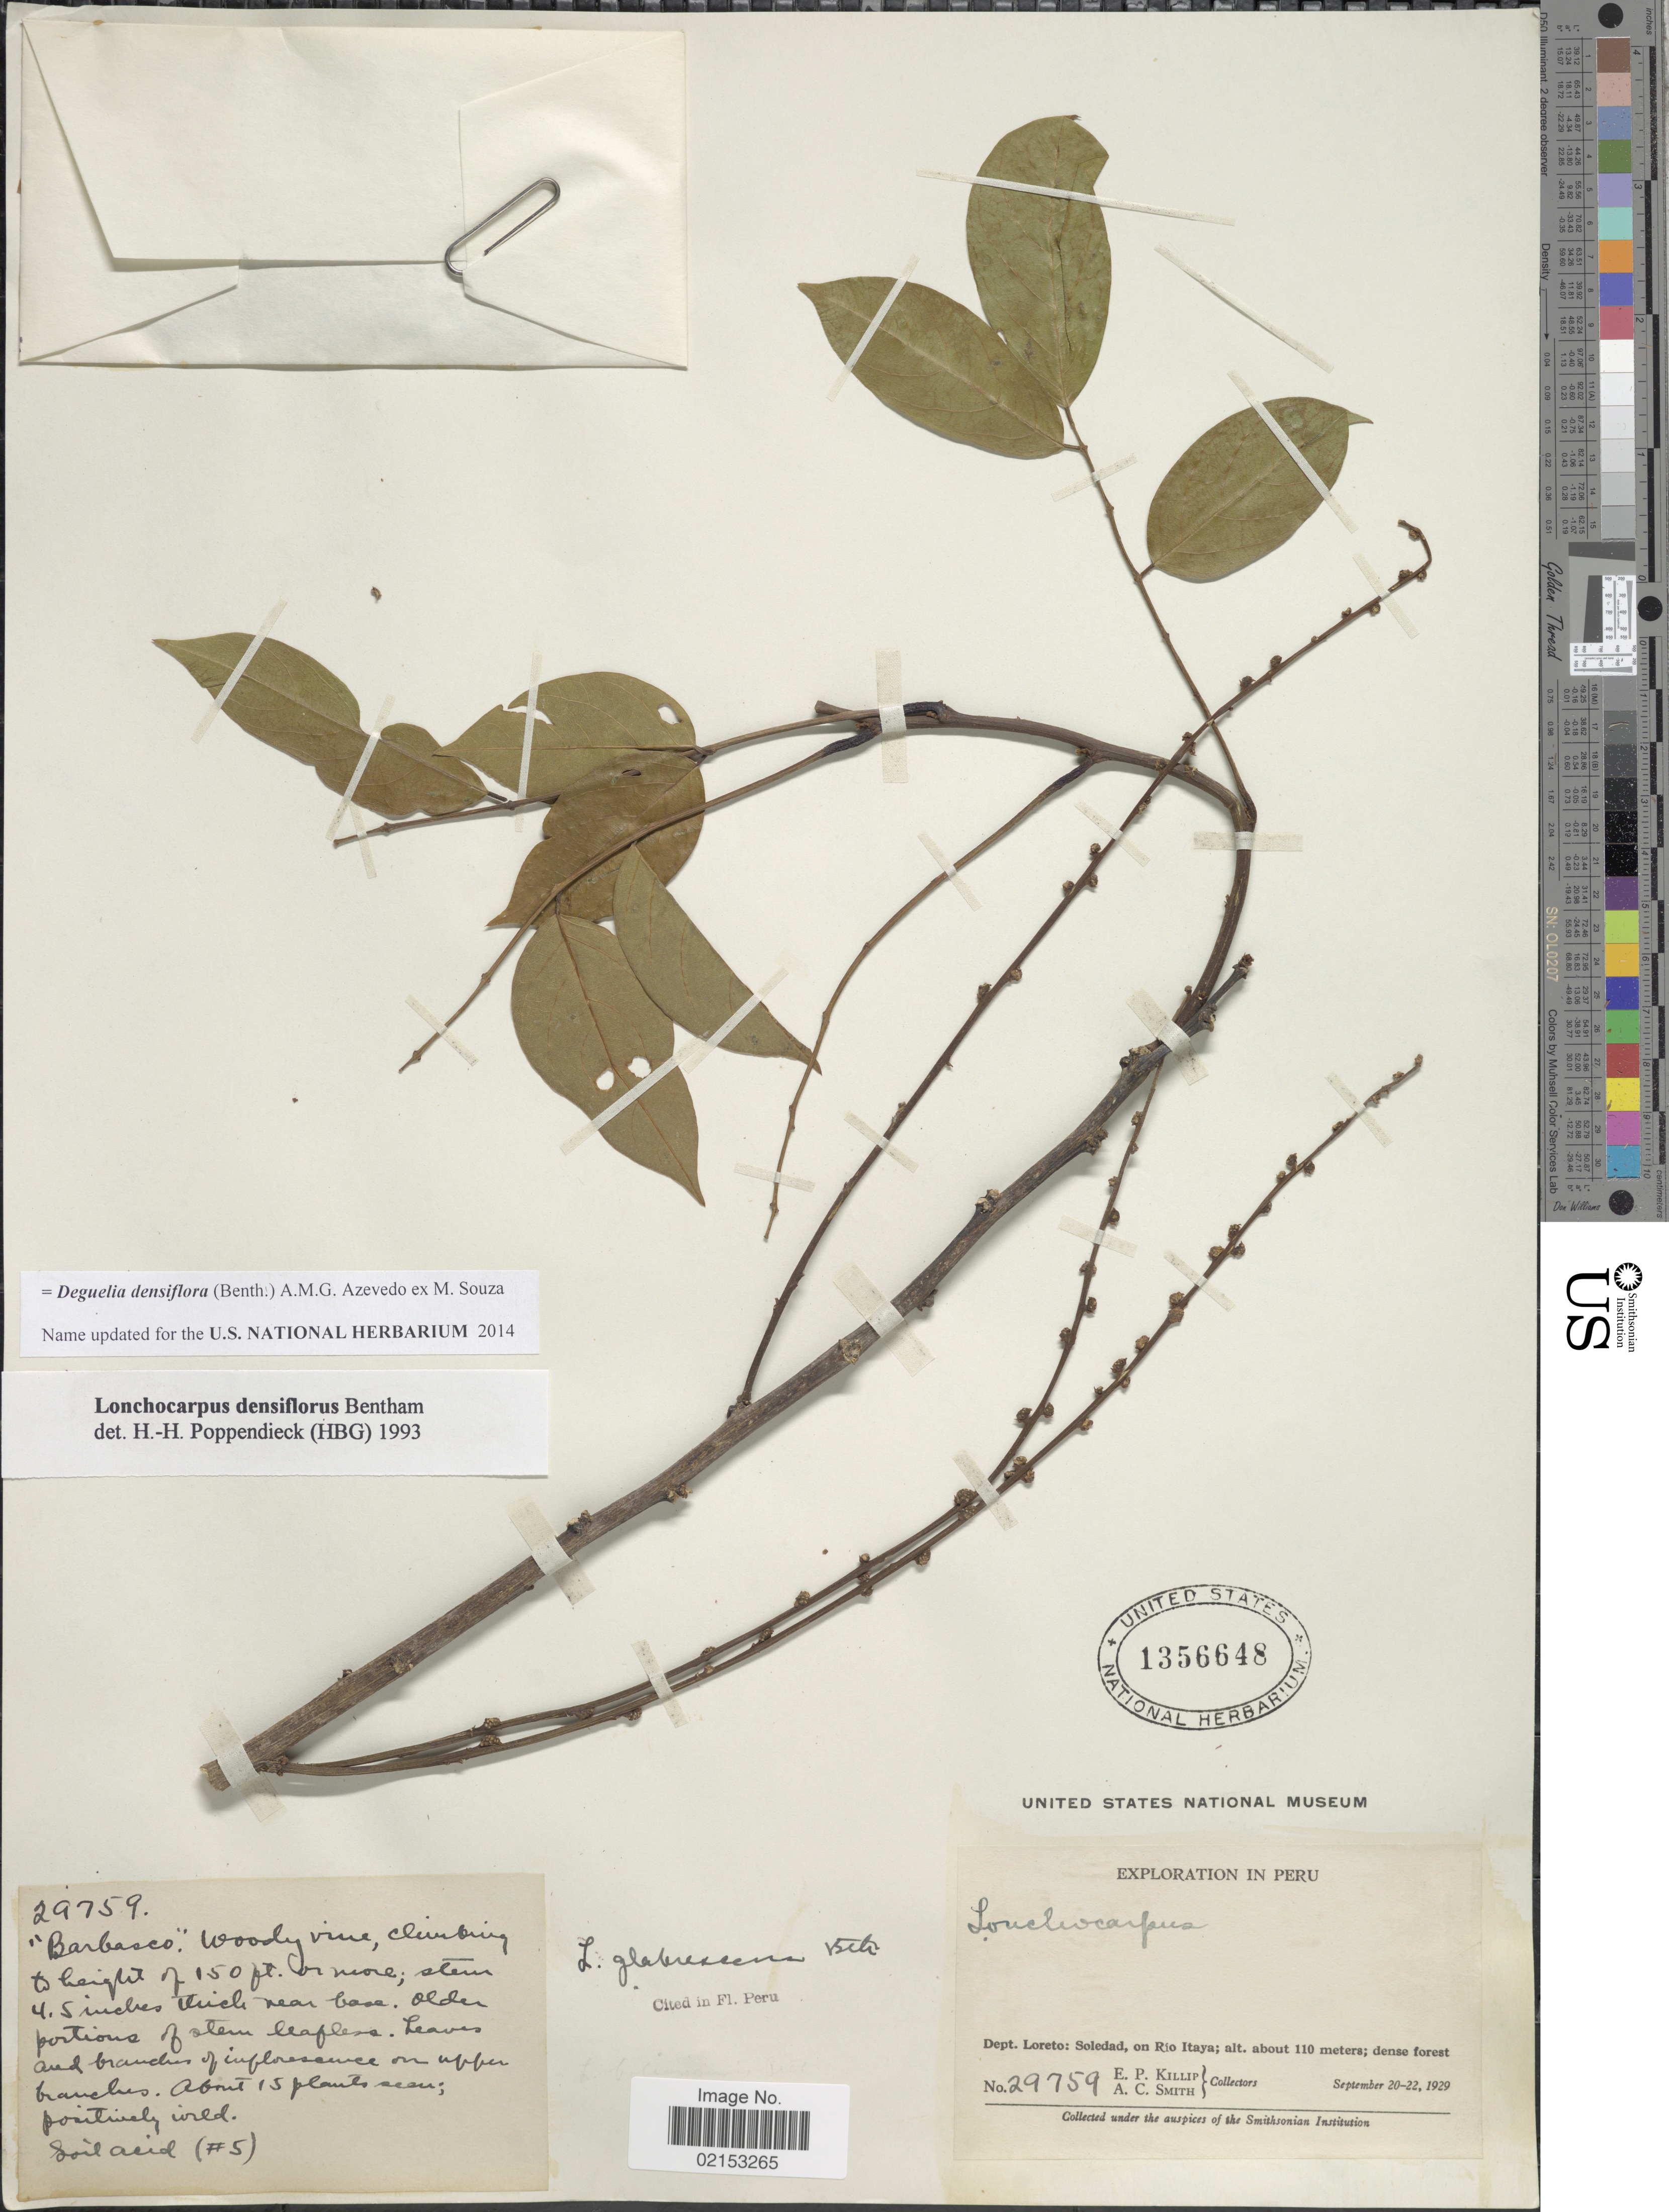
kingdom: Plantae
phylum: Tracheophyta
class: Magnoliopsida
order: Fabales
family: Fabaceae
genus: Deguelia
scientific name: Deguelia densiflora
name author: (Benth.) A.M.G. Azevedo ex M. Sousa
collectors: E. P. Killip & A. C. Smith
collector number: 29759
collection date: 1929-09-20/1929-09-22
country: Peru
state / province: Loreto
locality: Soledad, on Rio Itaya.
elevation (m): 110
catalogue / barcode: US 1356648